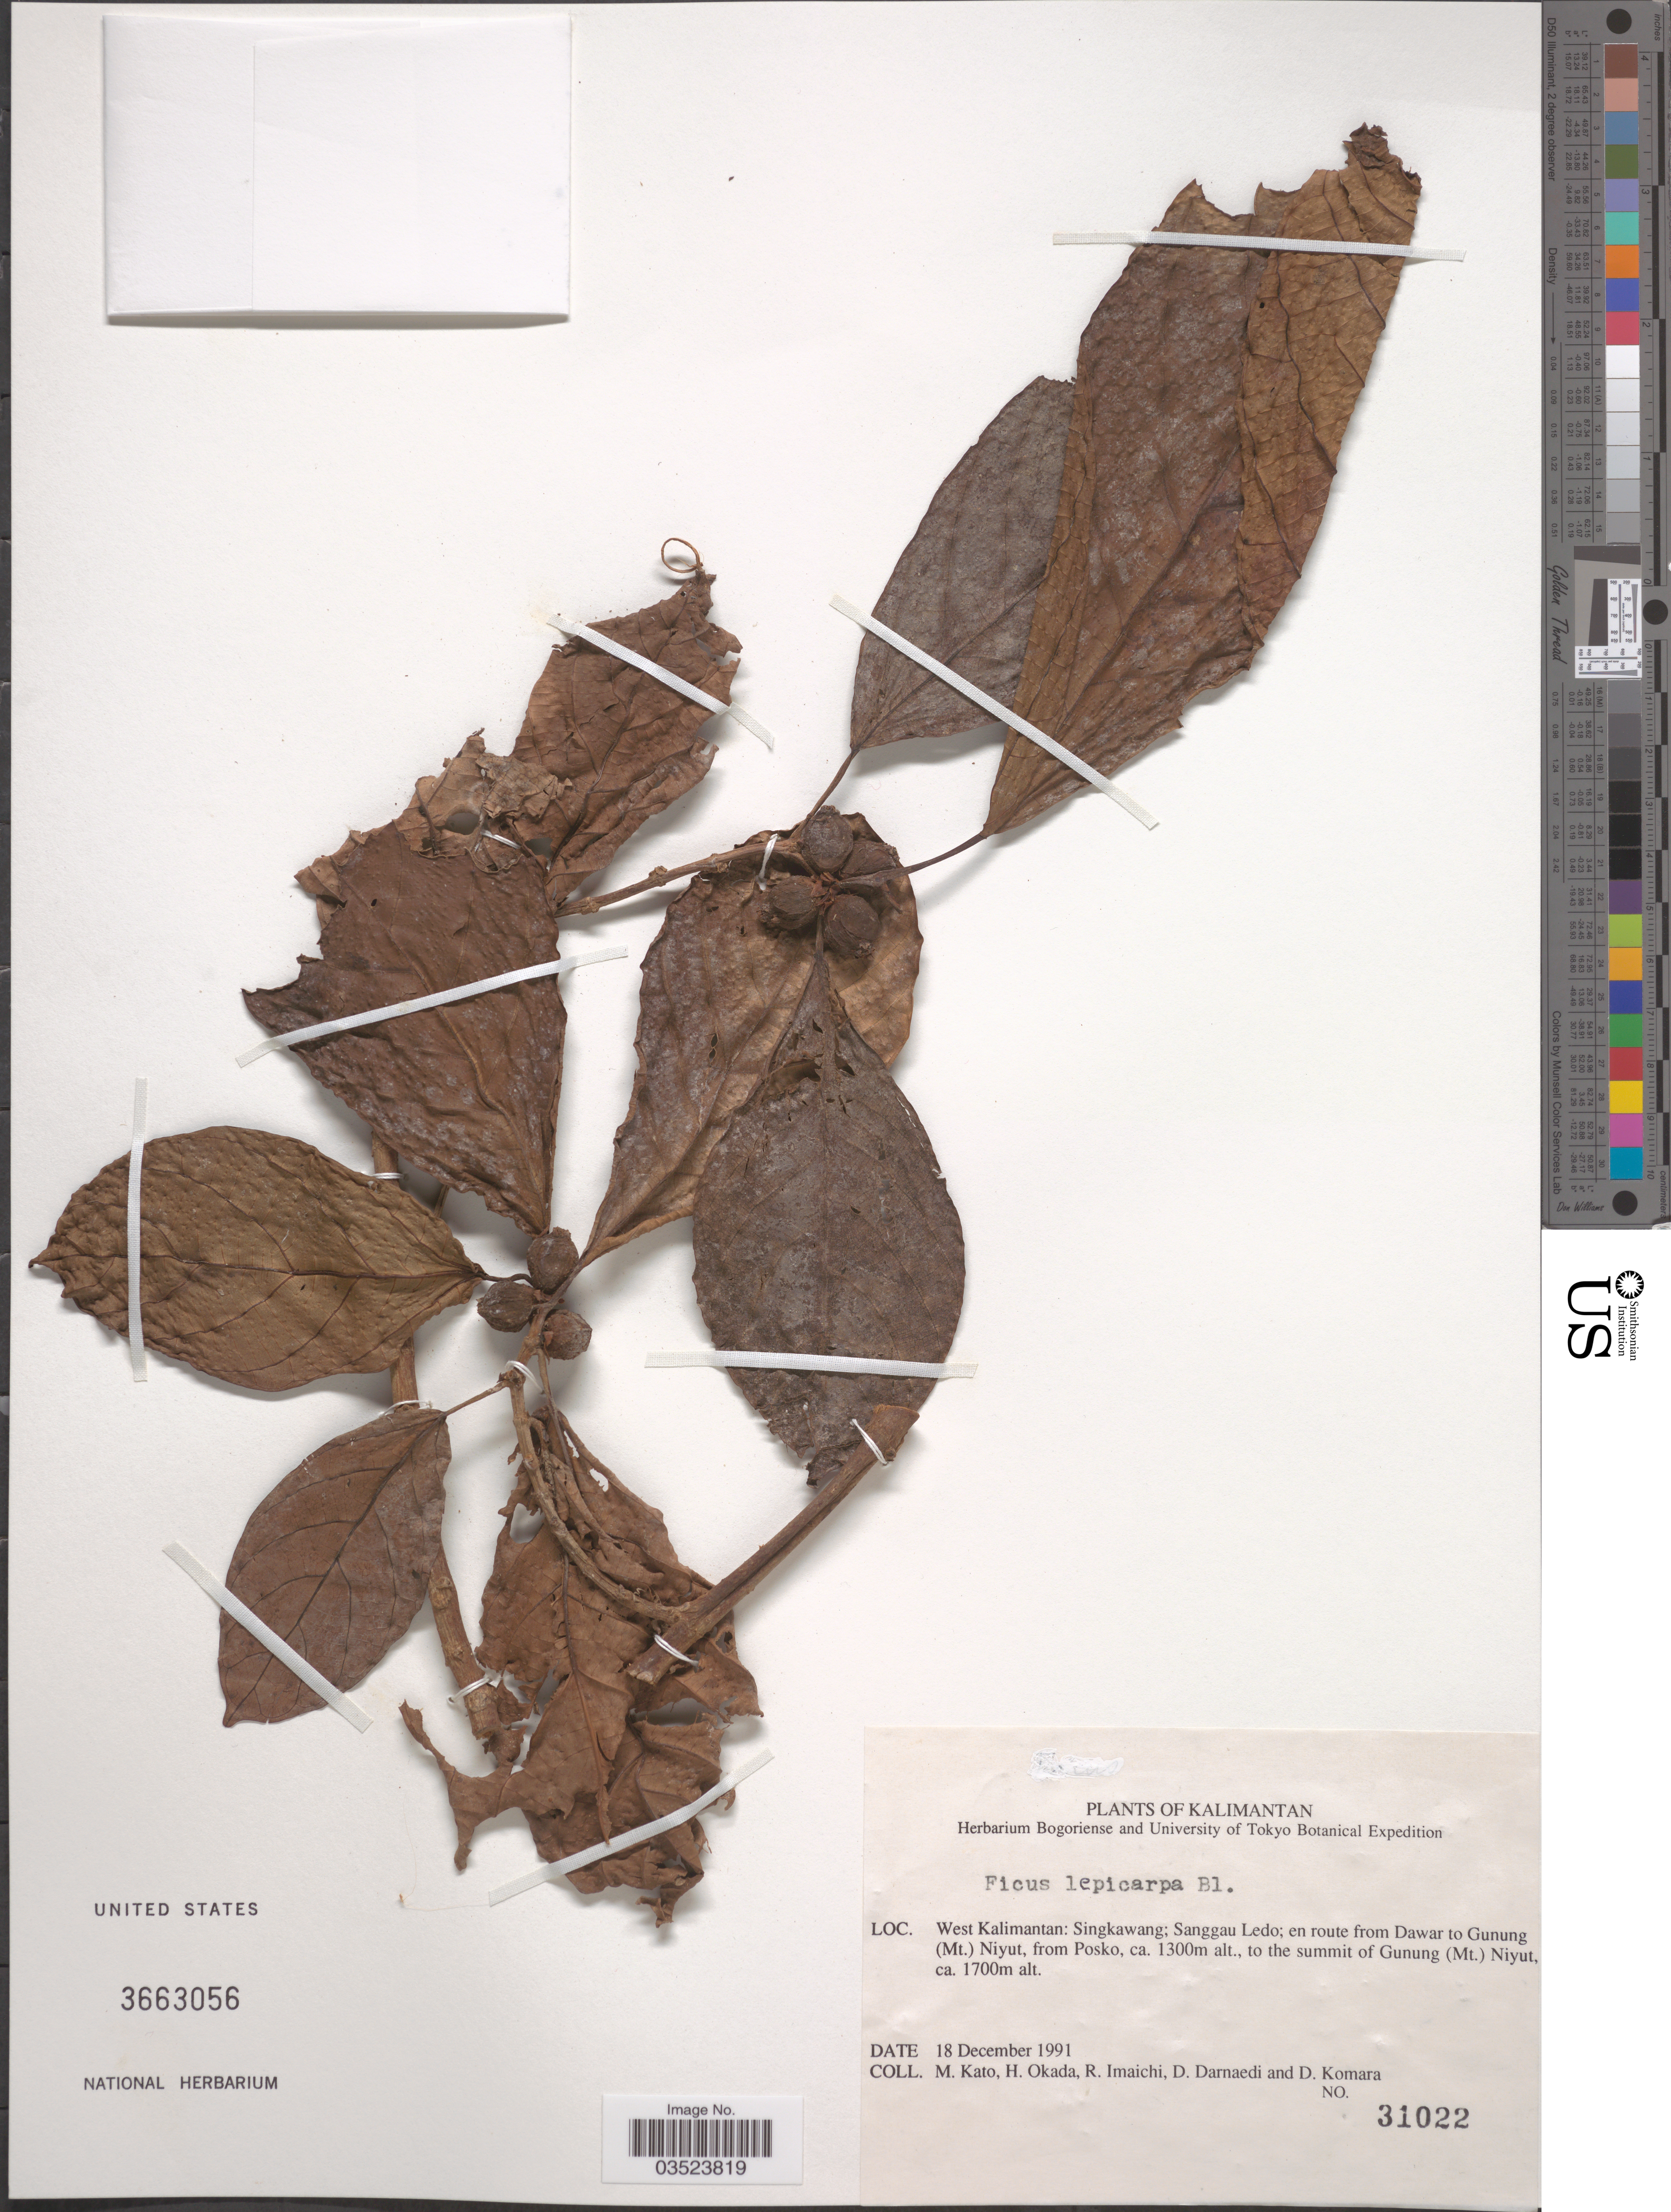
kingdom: Plantae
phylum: Tracheophyta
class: Magnoliopsida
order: Rosales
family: Moraceae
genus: Ficus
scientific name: Ficus lepicarpa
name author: Blume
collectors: M. Kato, H. Okada, R. Imaichi, D. Darnaedi & D. Komara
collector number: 31022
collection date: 1991-12-18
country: Indonesia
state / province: Kalimantan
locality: West Kalimantan: Singkawang; Sanggau Ledo; en route from Dawar to Gunung (Mt.) Niyut, from Posko, to summit of Gurung (Mt.) Niyut.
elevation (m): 1300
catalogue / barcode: US 3663056